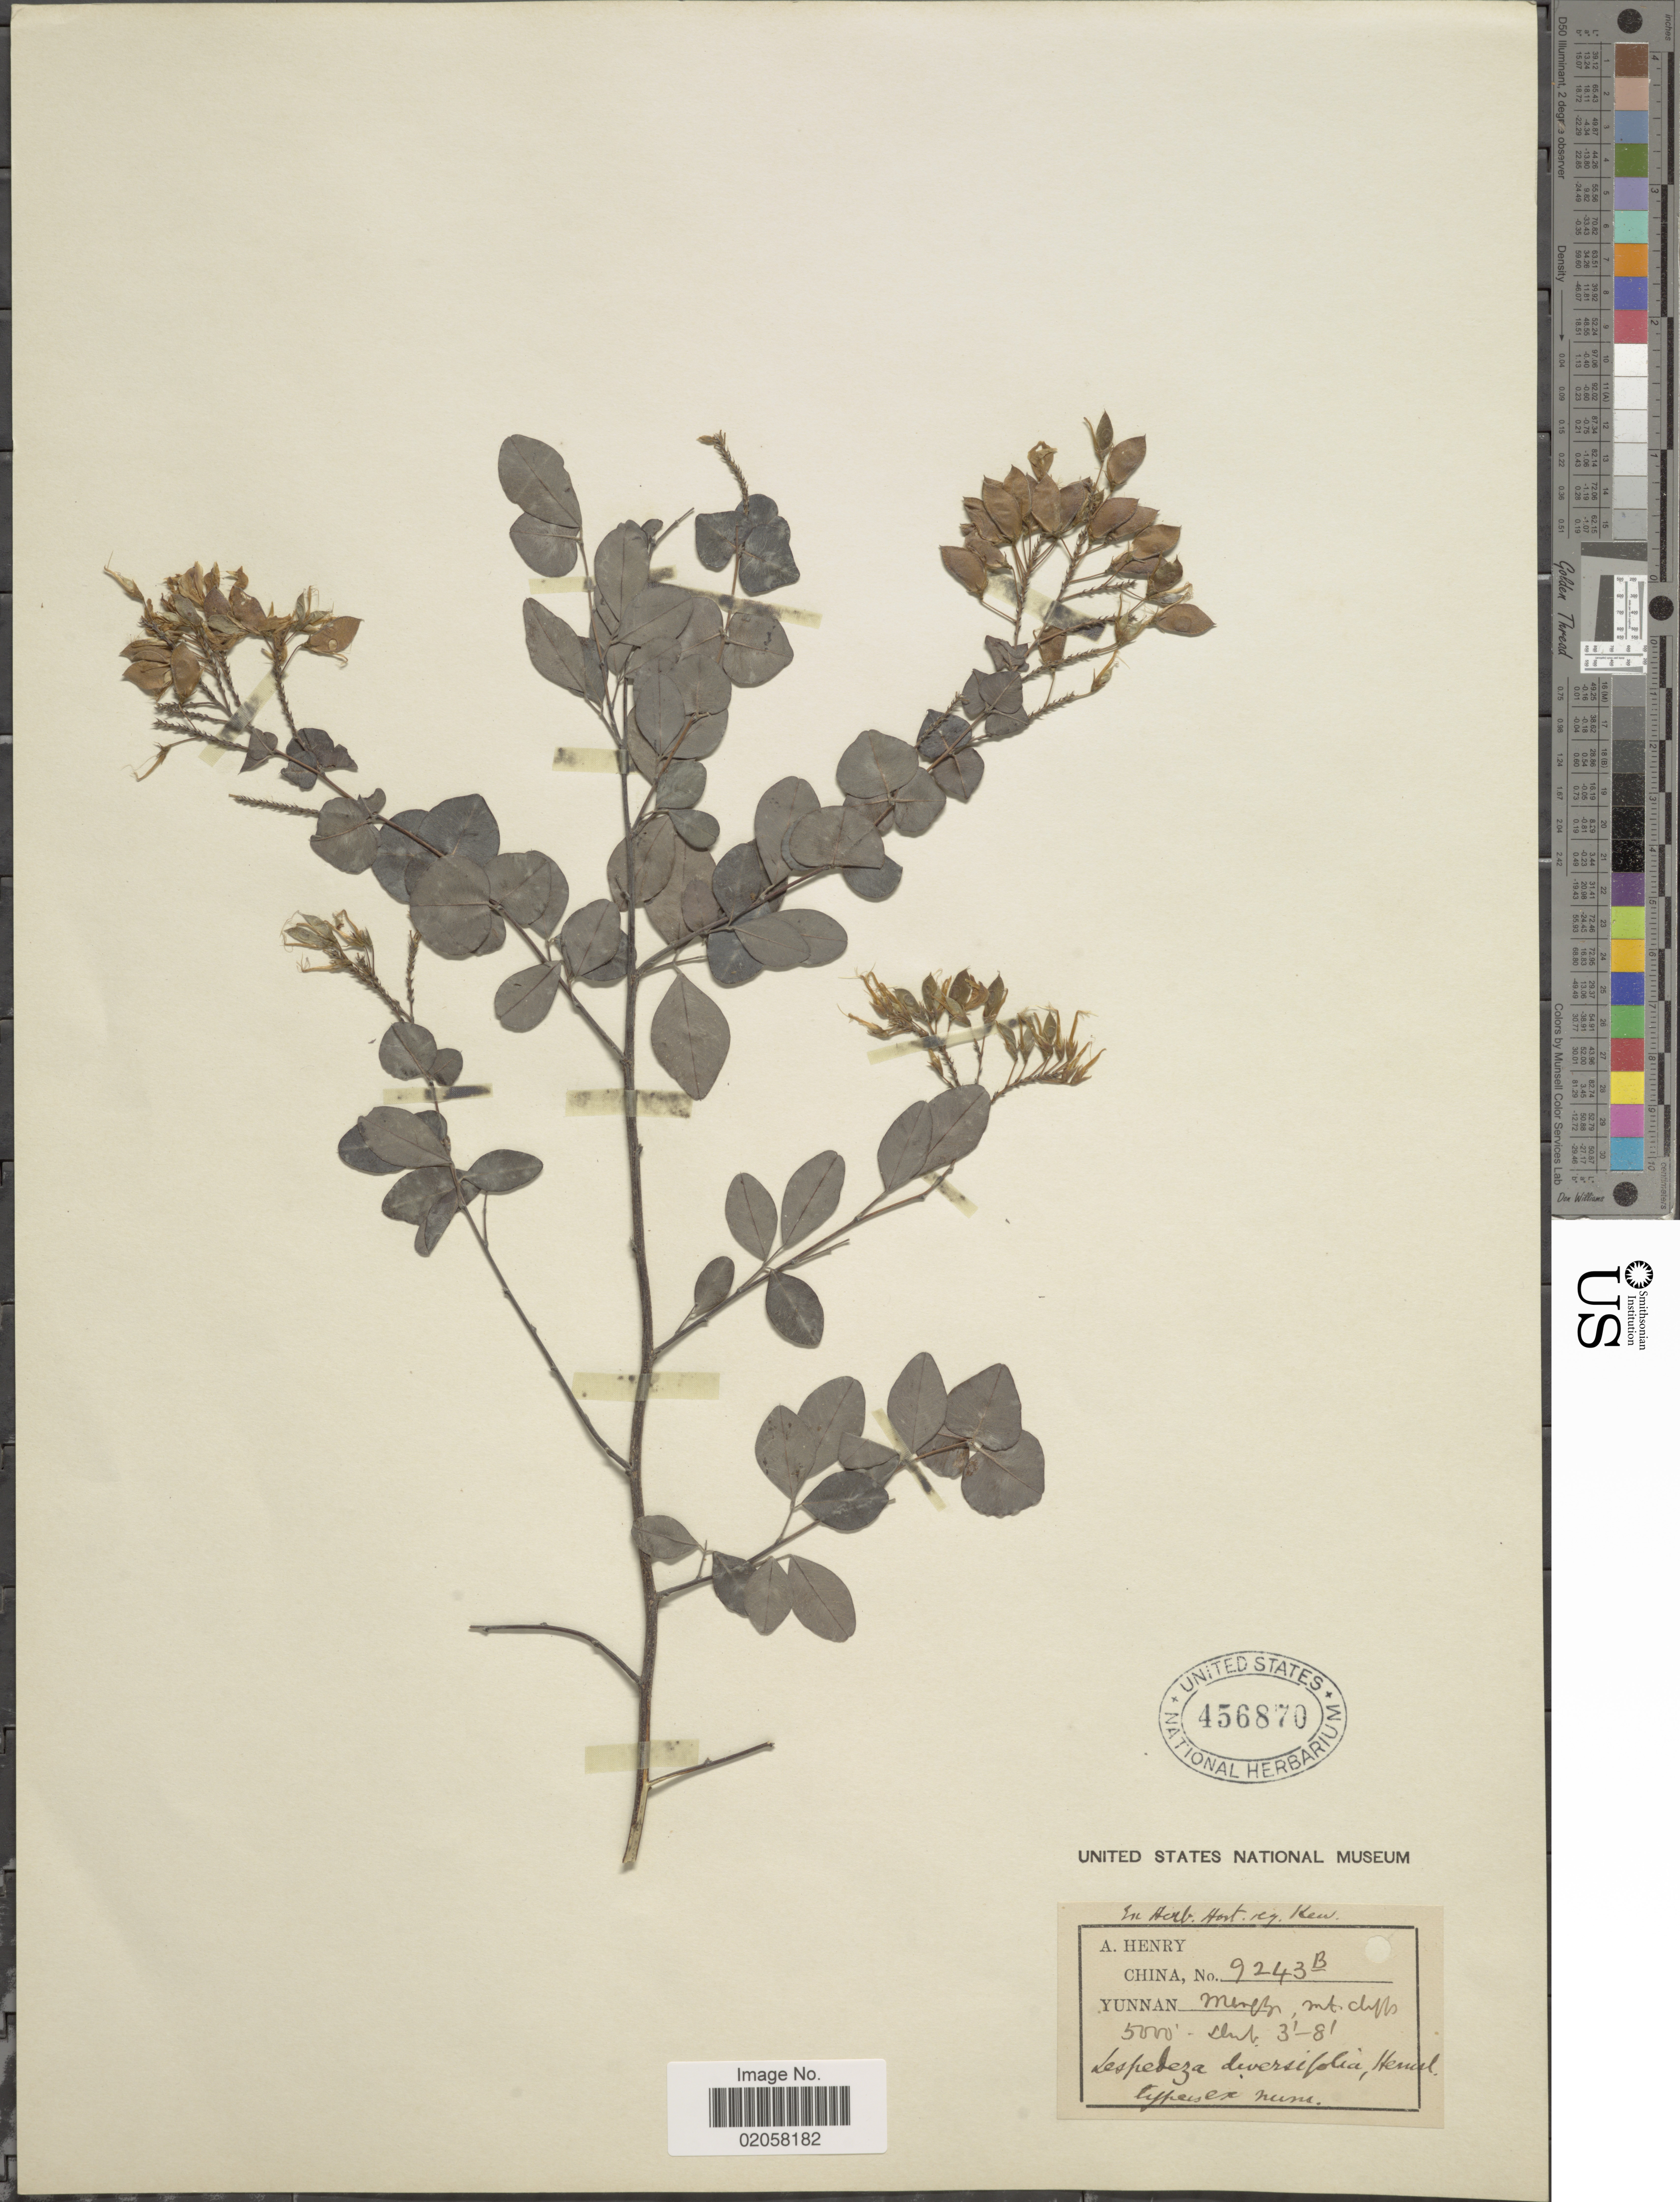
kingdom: Plantae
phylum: Tracheophyta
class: Magnoliopsida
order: Fabales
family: Fabaceae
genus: Campylotropis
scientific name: Campylotropis diversifolia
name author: (Hemsl.) Schindl.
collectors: A. Henry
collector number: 9243 B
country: China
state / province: Yunnan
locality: Mengtze, mt. cliffs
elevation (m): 1524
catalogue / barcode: US 456870